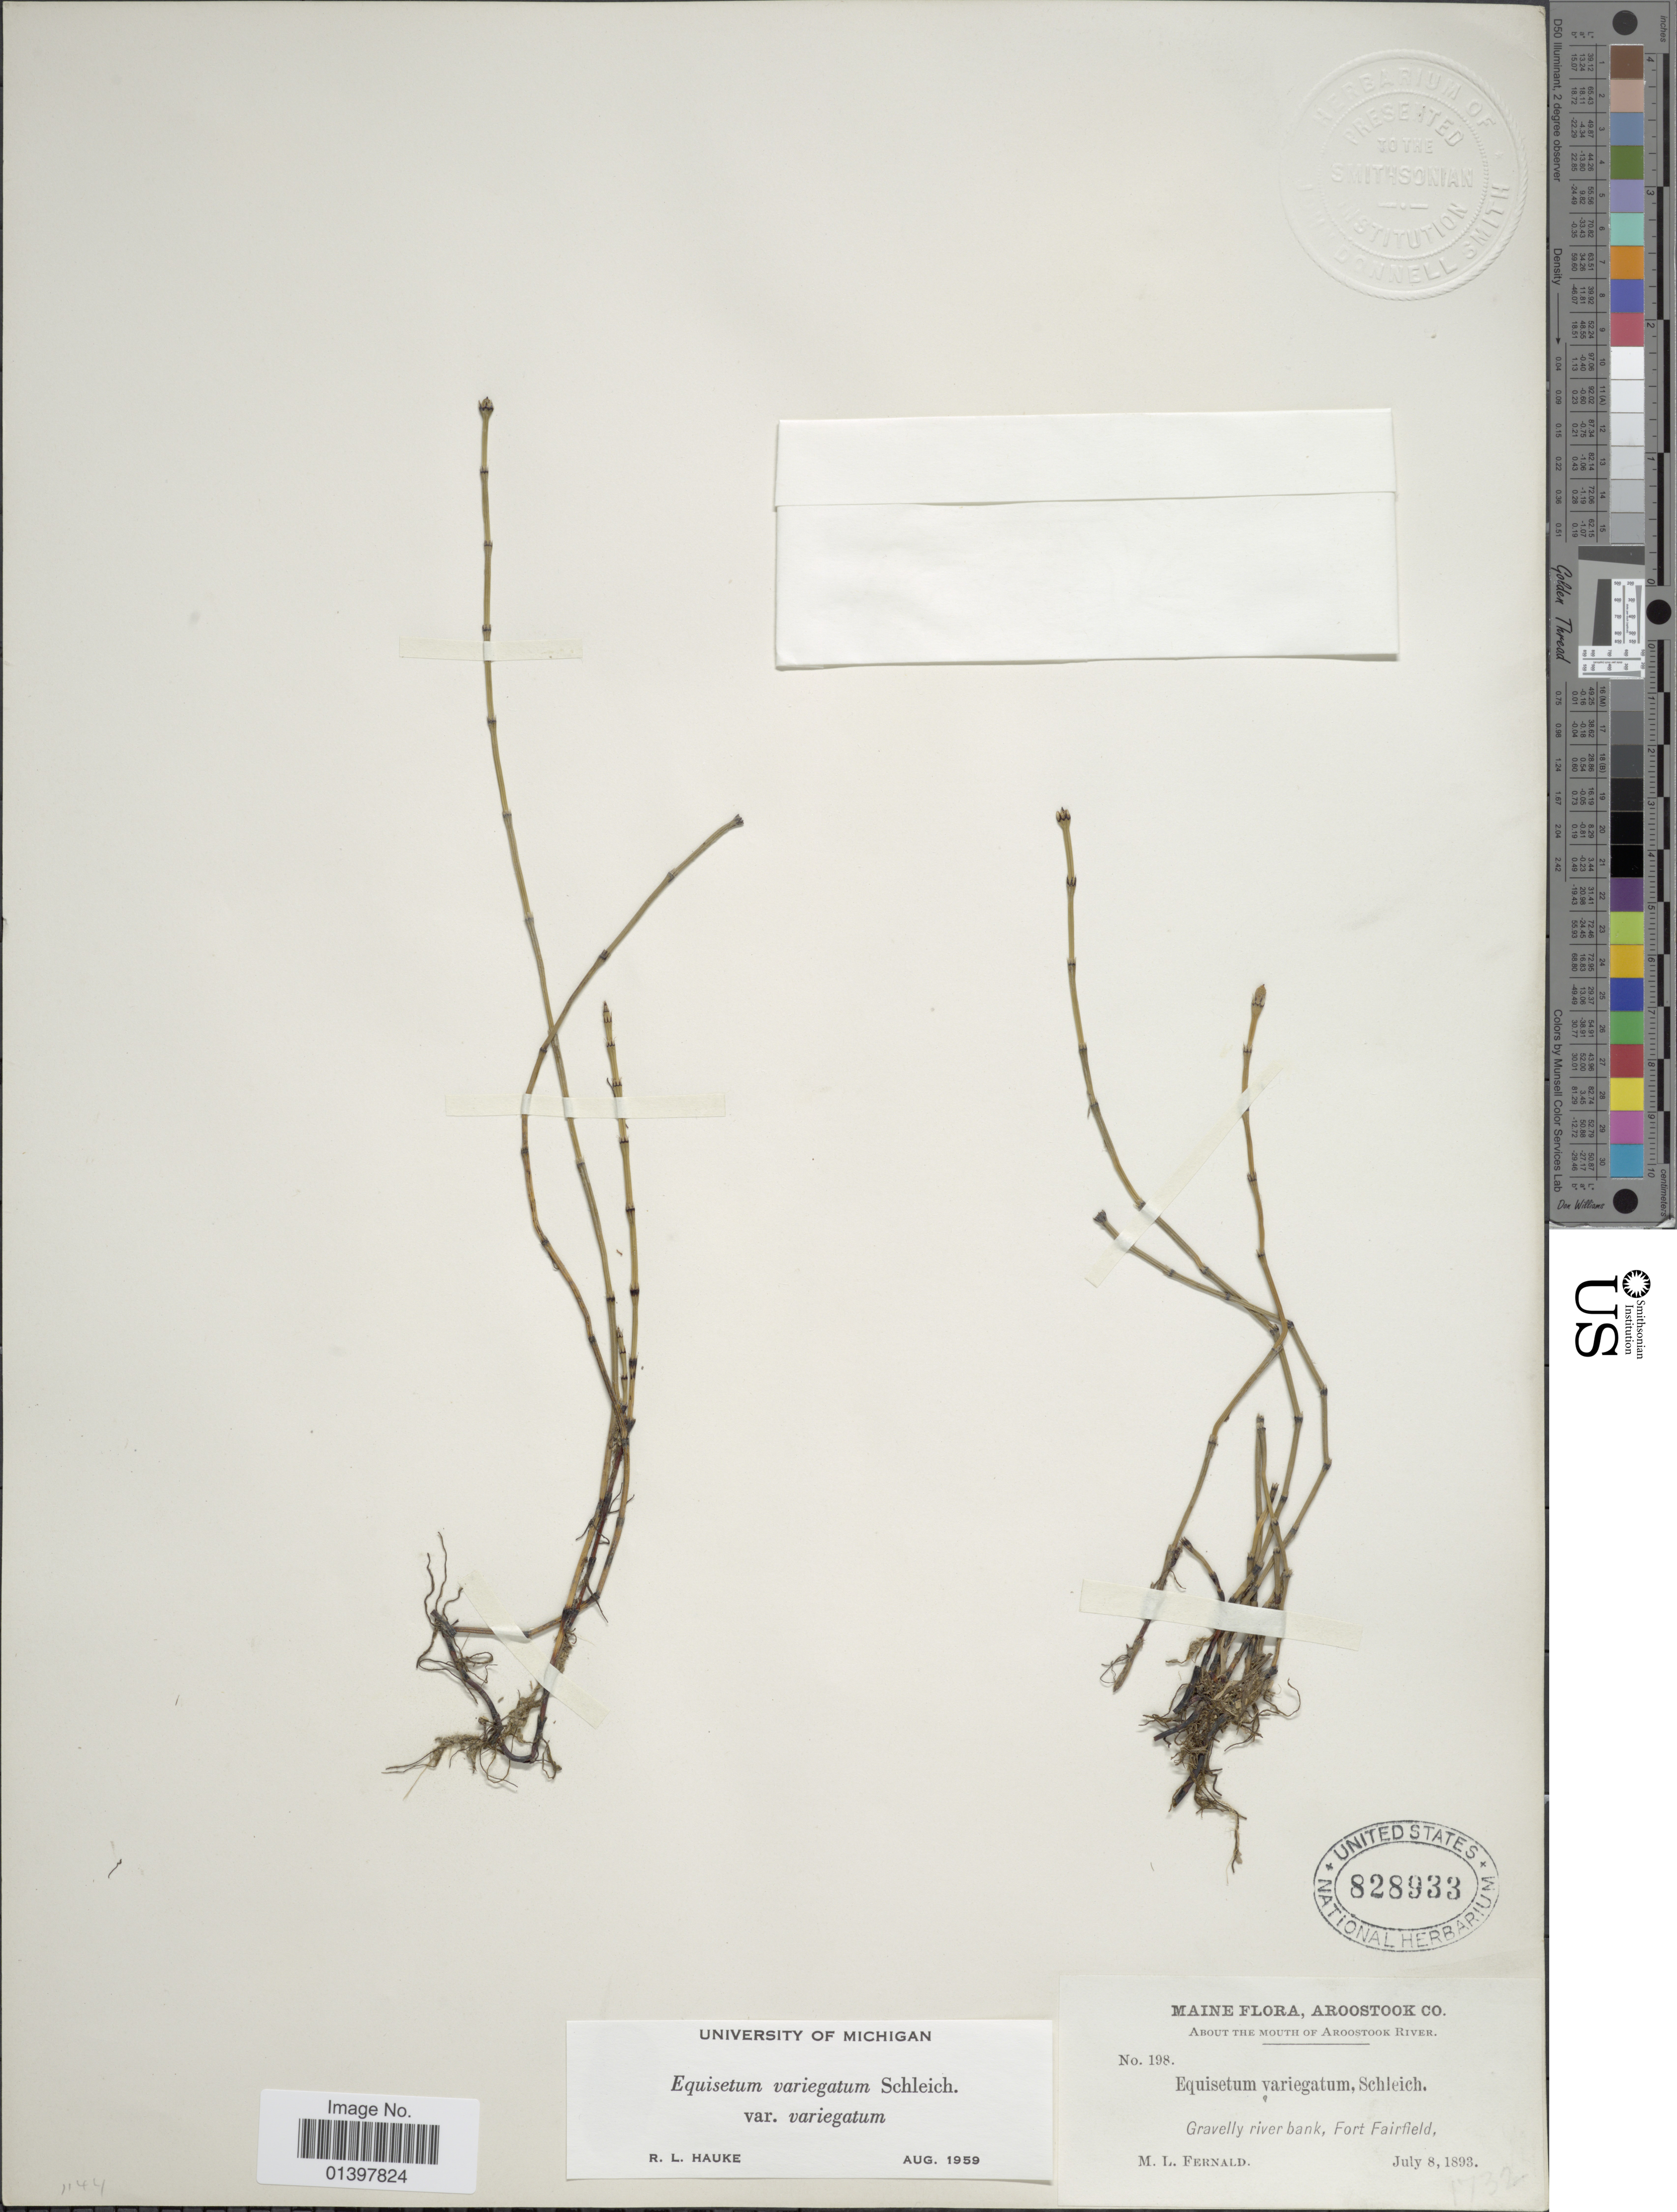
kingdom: Plantae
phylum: Tracheophyta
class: Polypodiopsida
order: Equisetales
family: Equisetaceae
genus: Equisetum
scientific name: Equisetum variegatum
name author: Schleich. ex F. Weber & D. Mohr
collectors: M. L. Fernald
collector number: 198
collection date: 1893-07-08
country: United States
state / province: Maine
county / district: Aroostook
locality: About the mouth of Aroostook River, Gravelly river bank, Fort Fairfield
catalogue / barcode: US 828933